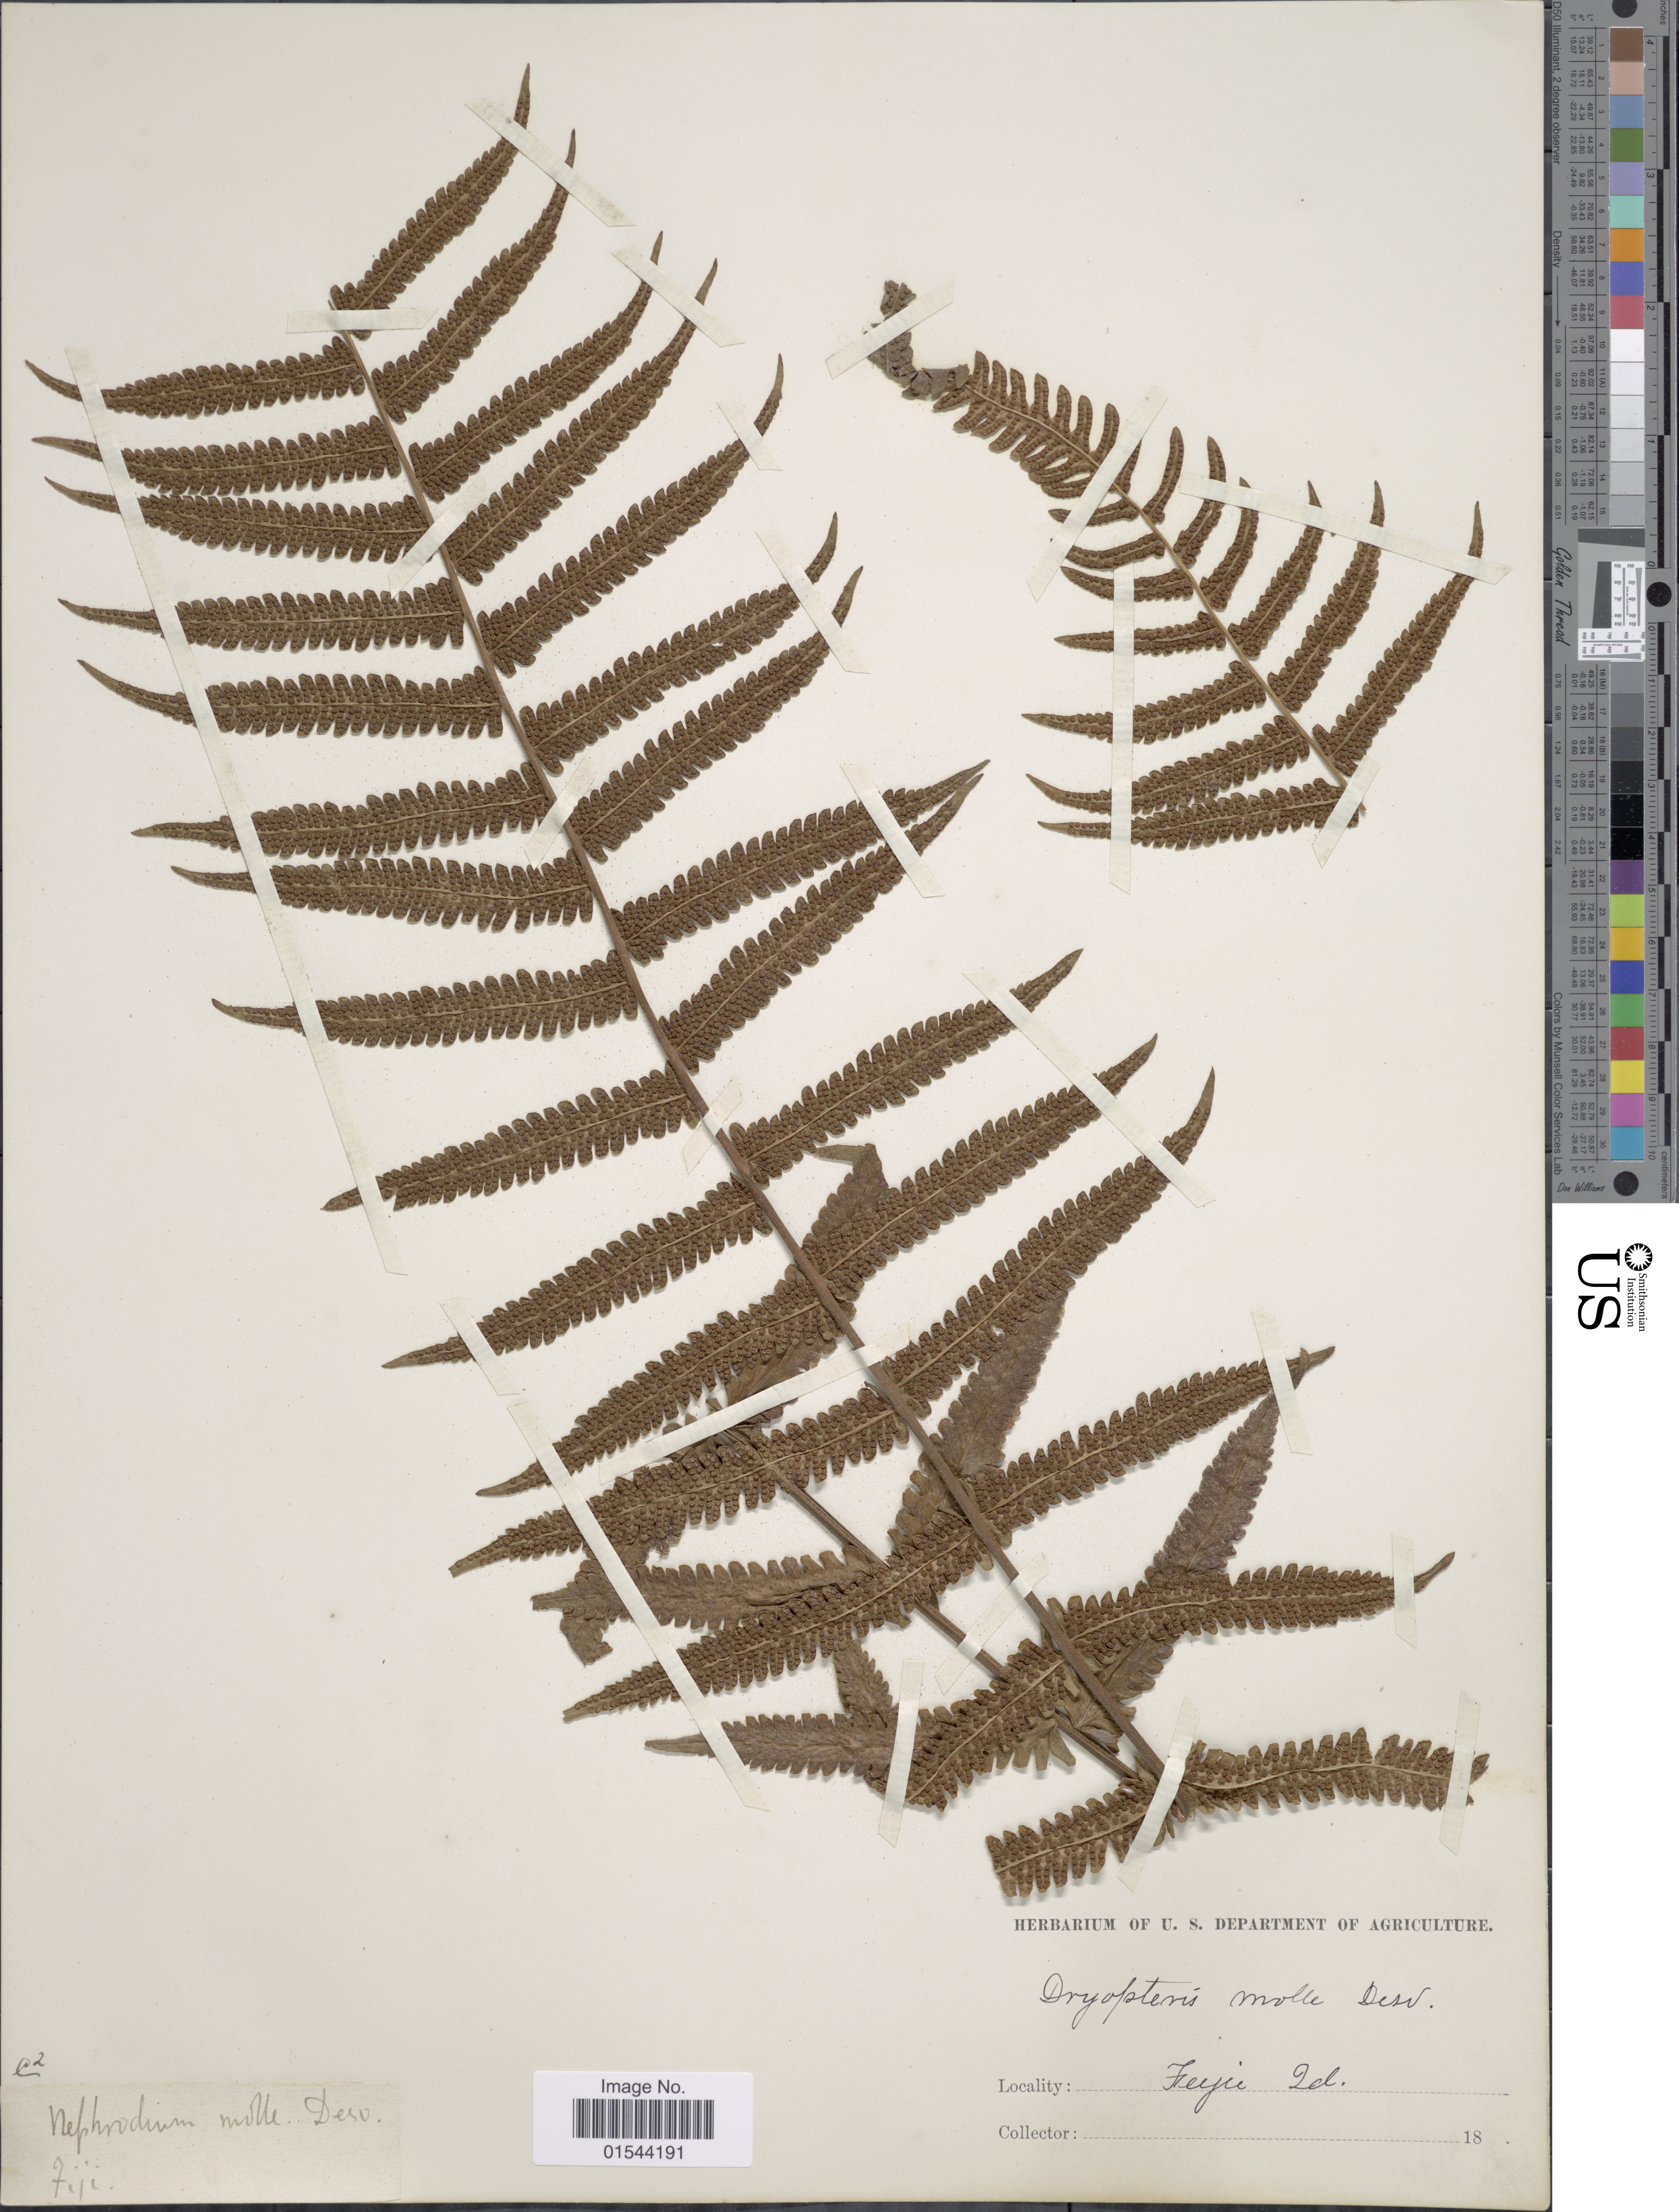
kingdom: Plantae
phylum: Tracheophyta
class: Polypodiopsida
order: Polypodiales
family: Thelypteridaceae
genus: Christella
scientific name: Christella parasitica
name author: (L.) H. Lév.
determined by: Wagner, W. L., (BOT), Smithsonian Institution - National Museum of Natural History (UNITED STATES)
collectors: Facchini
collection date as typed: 18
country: Fiji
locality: Feeji Id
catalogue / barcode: US 103029